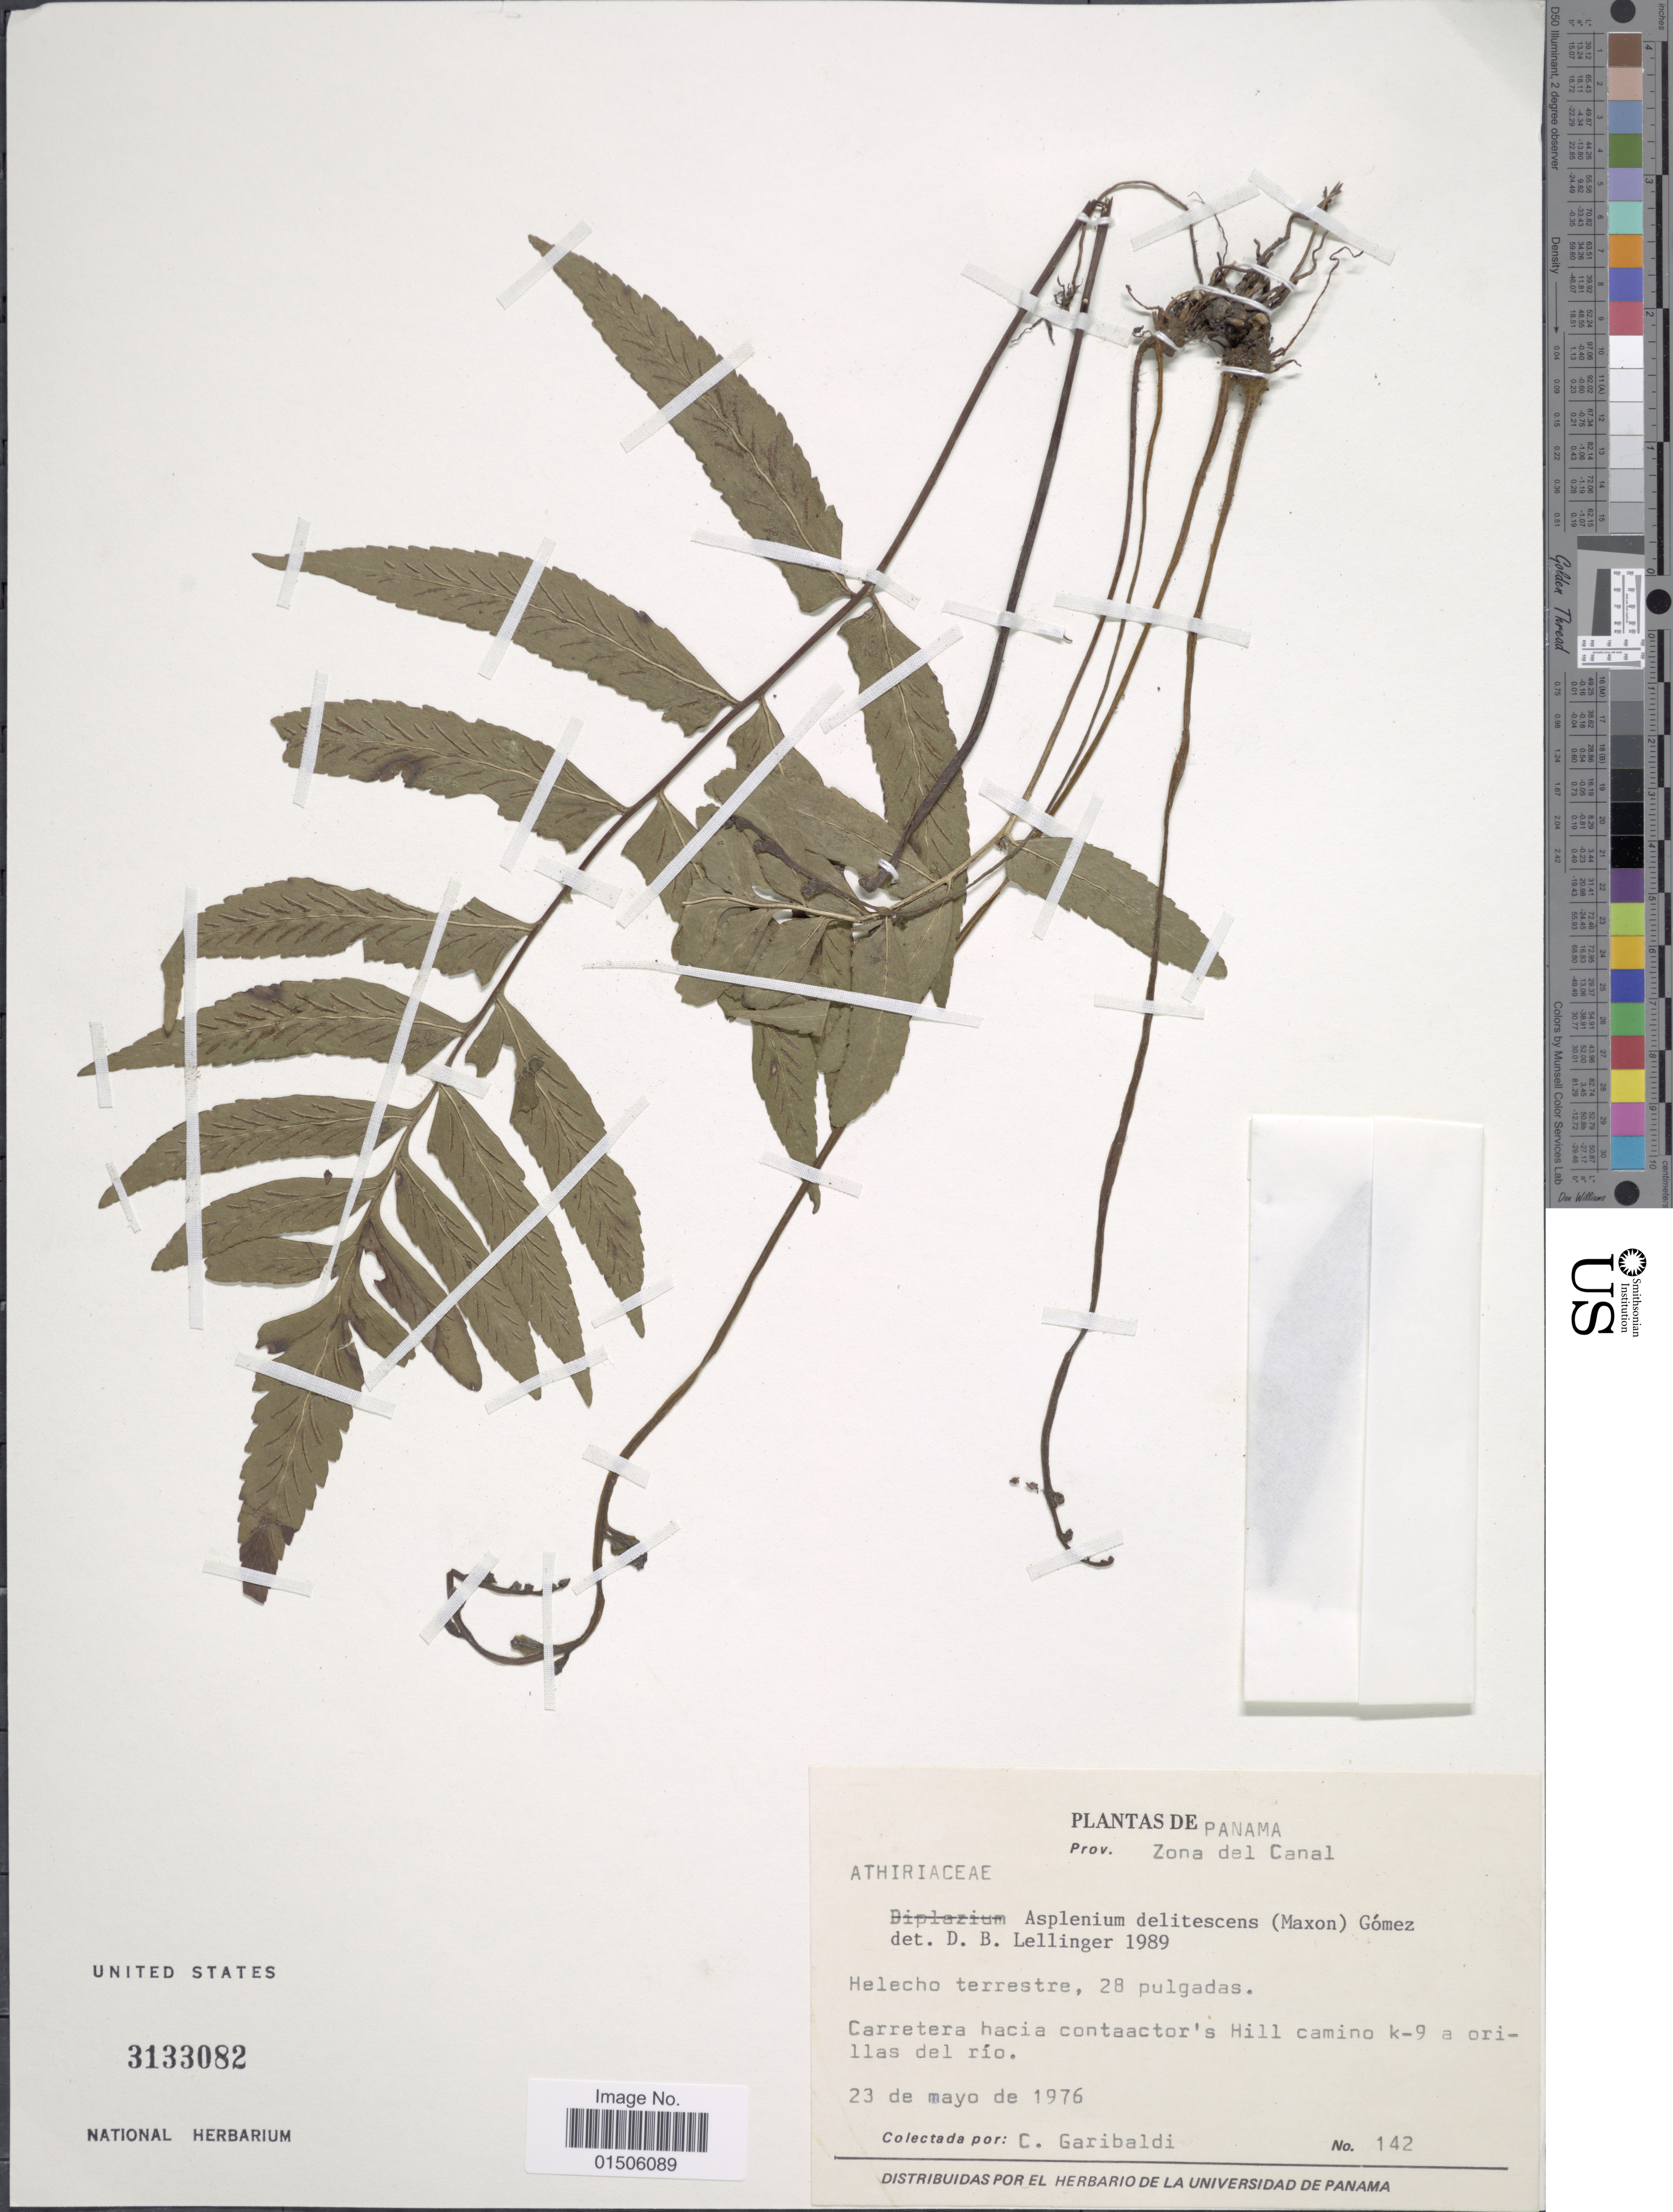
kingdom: Plantae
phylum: Tracheophyta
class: Polypodiopsida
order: Polypodiales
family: Aspleniaceae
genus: Asplenium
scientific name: Asplenium delitescens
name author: (Maxon) L.D. Gómez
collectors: C. Garibaldi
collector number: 142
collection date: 1976-05-23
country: Panama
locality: Prov. Zona del Panama, Carretera hacia contaactor's Hills camino k-9 a orillas del río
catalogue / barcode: US 3133082